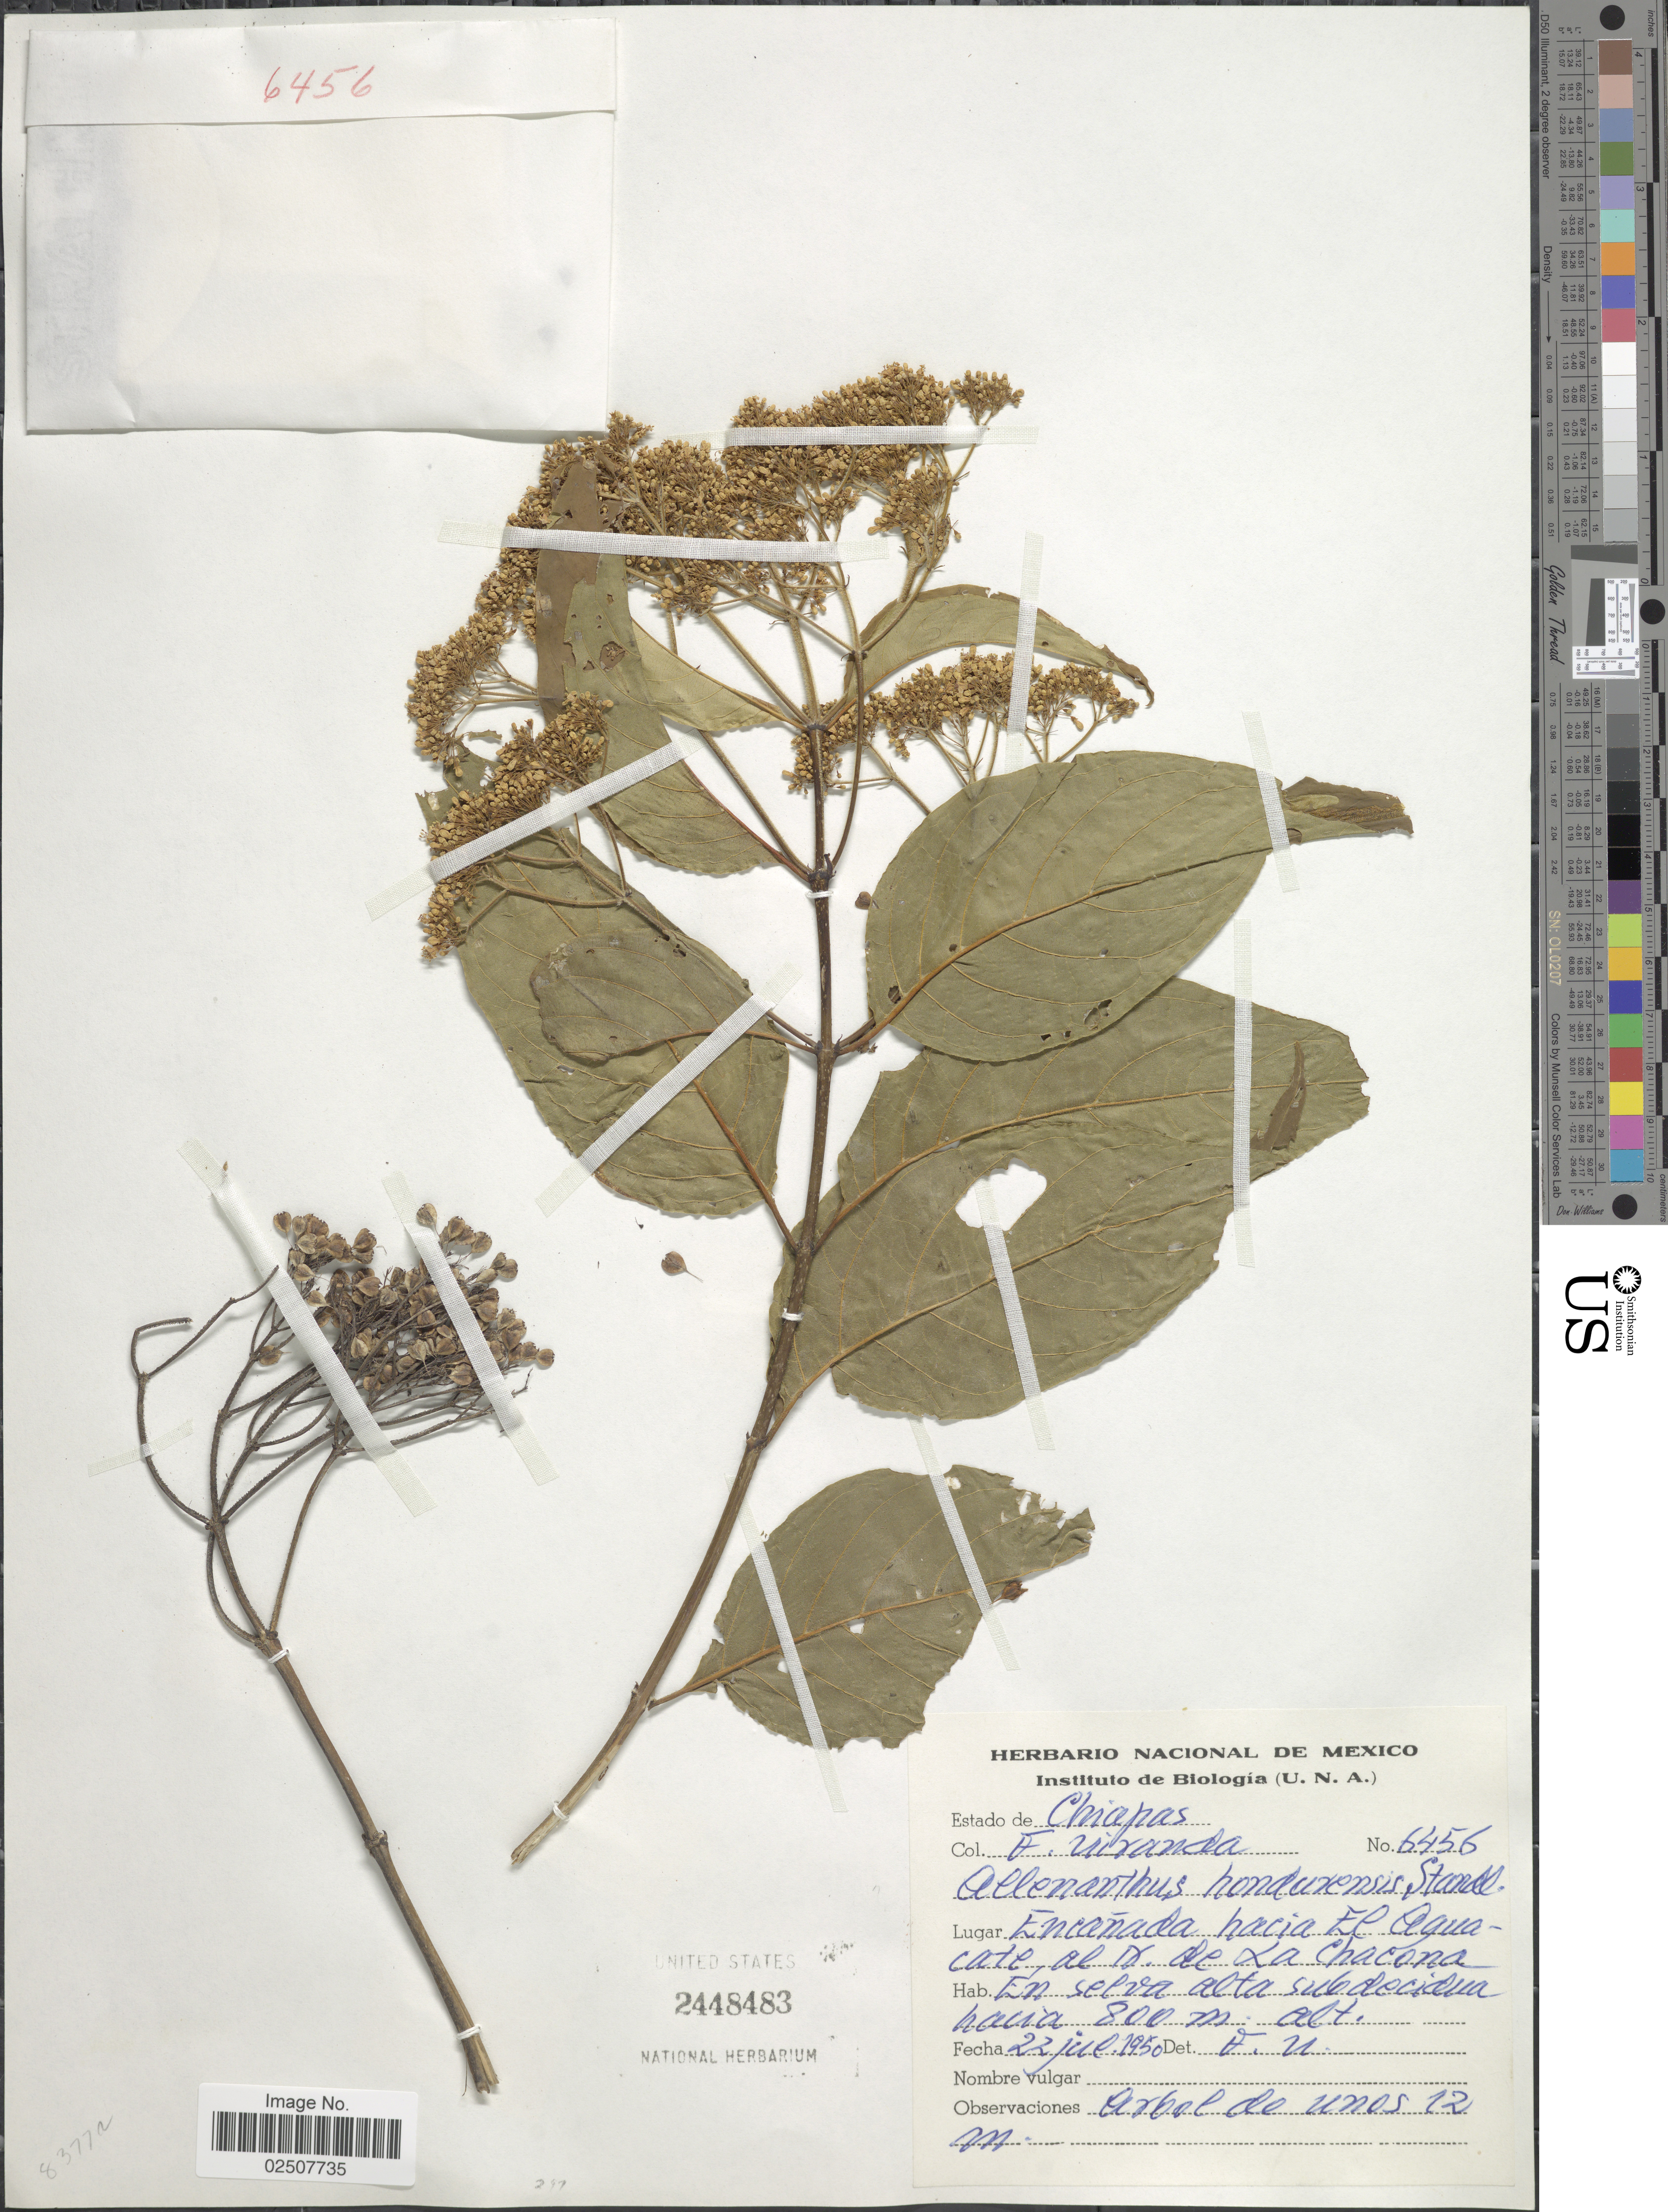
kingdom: Plantae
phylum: Tracheophyta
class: Magnoliopsida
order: Gentianales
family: Rubiaceae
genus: Allenanthus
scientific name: Allenanthus hondurensis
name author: Standl.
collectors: F. Miranda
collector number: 6456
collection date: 1950-07-22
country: Mexico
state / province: Chiapas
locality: Encañada hacia El Aguacate, al N de La Chacona.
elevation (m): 800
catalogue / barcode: US 2448483